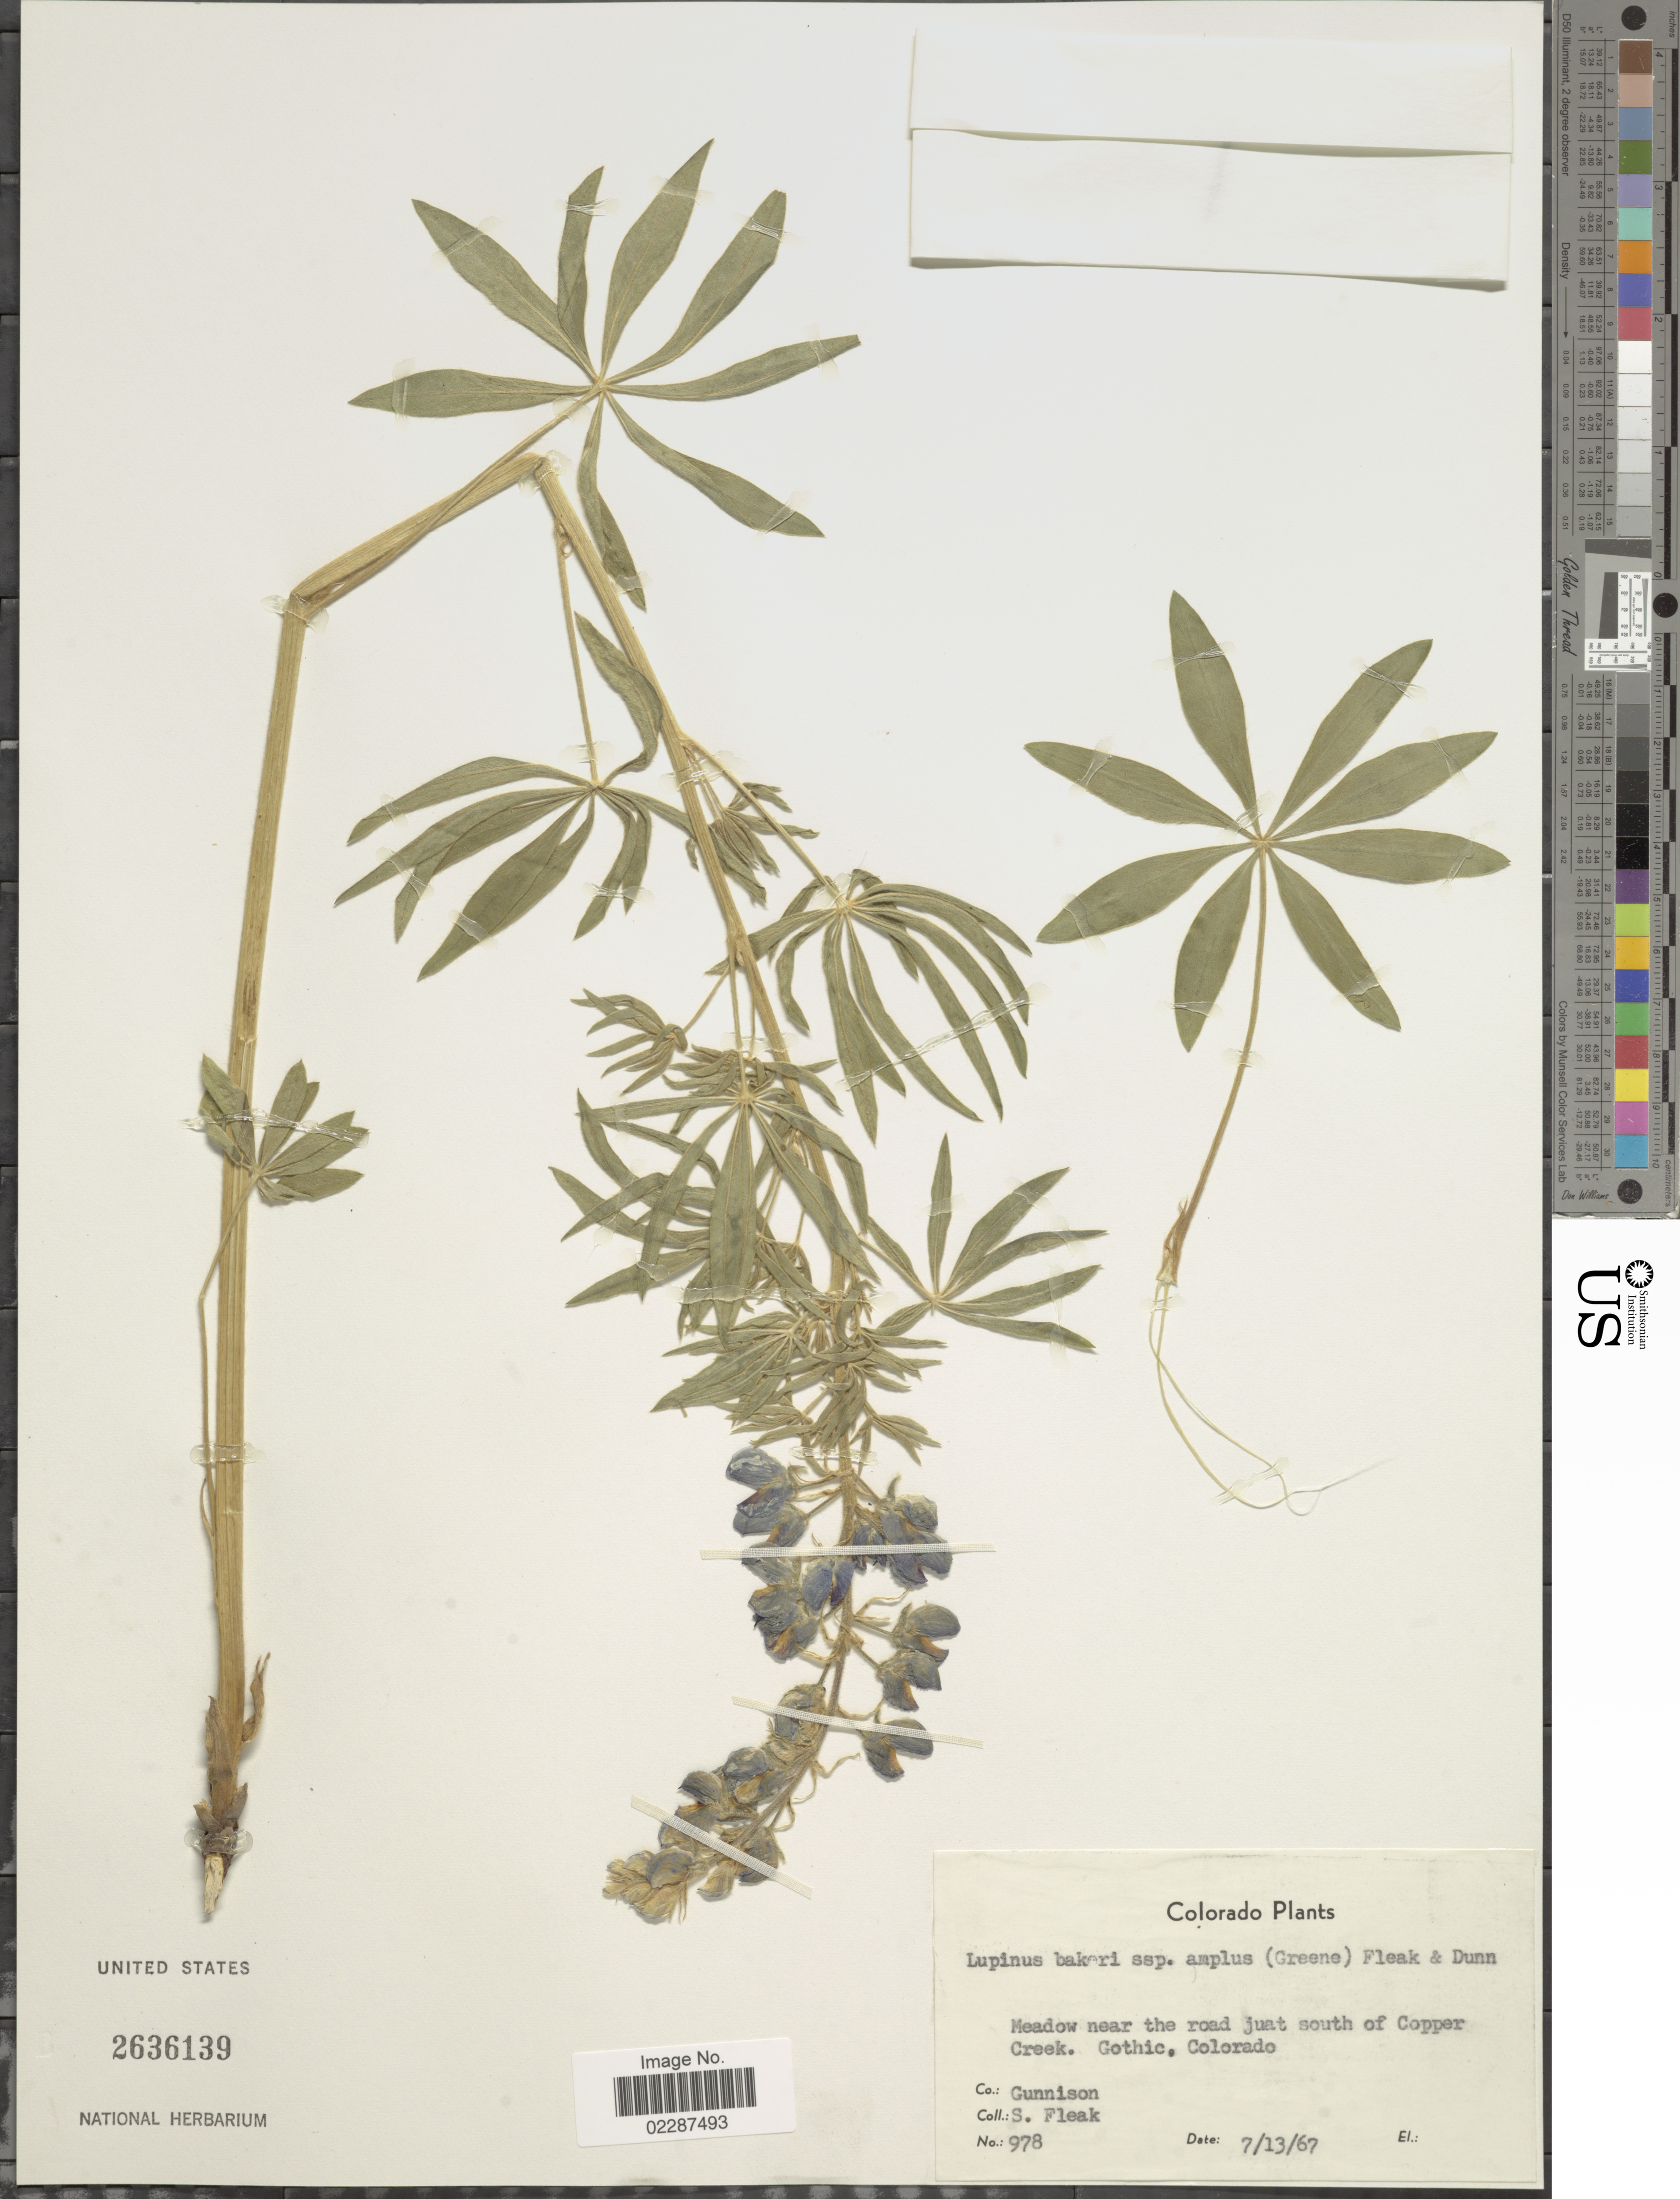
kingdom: Plantae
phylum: Tracheophyta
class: Magnoliopsida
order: Fabales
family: Fabaceae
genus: Lupinus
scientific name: Lupinus sericeus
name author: Pursh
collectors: L. Fleak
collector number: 978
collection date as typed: Transcribed d/m/y: 13/7/67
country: United States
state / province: Colorado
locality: Meadow near the road just south of Copper Creek, Gothic, Colorado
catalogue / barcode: US 2636139